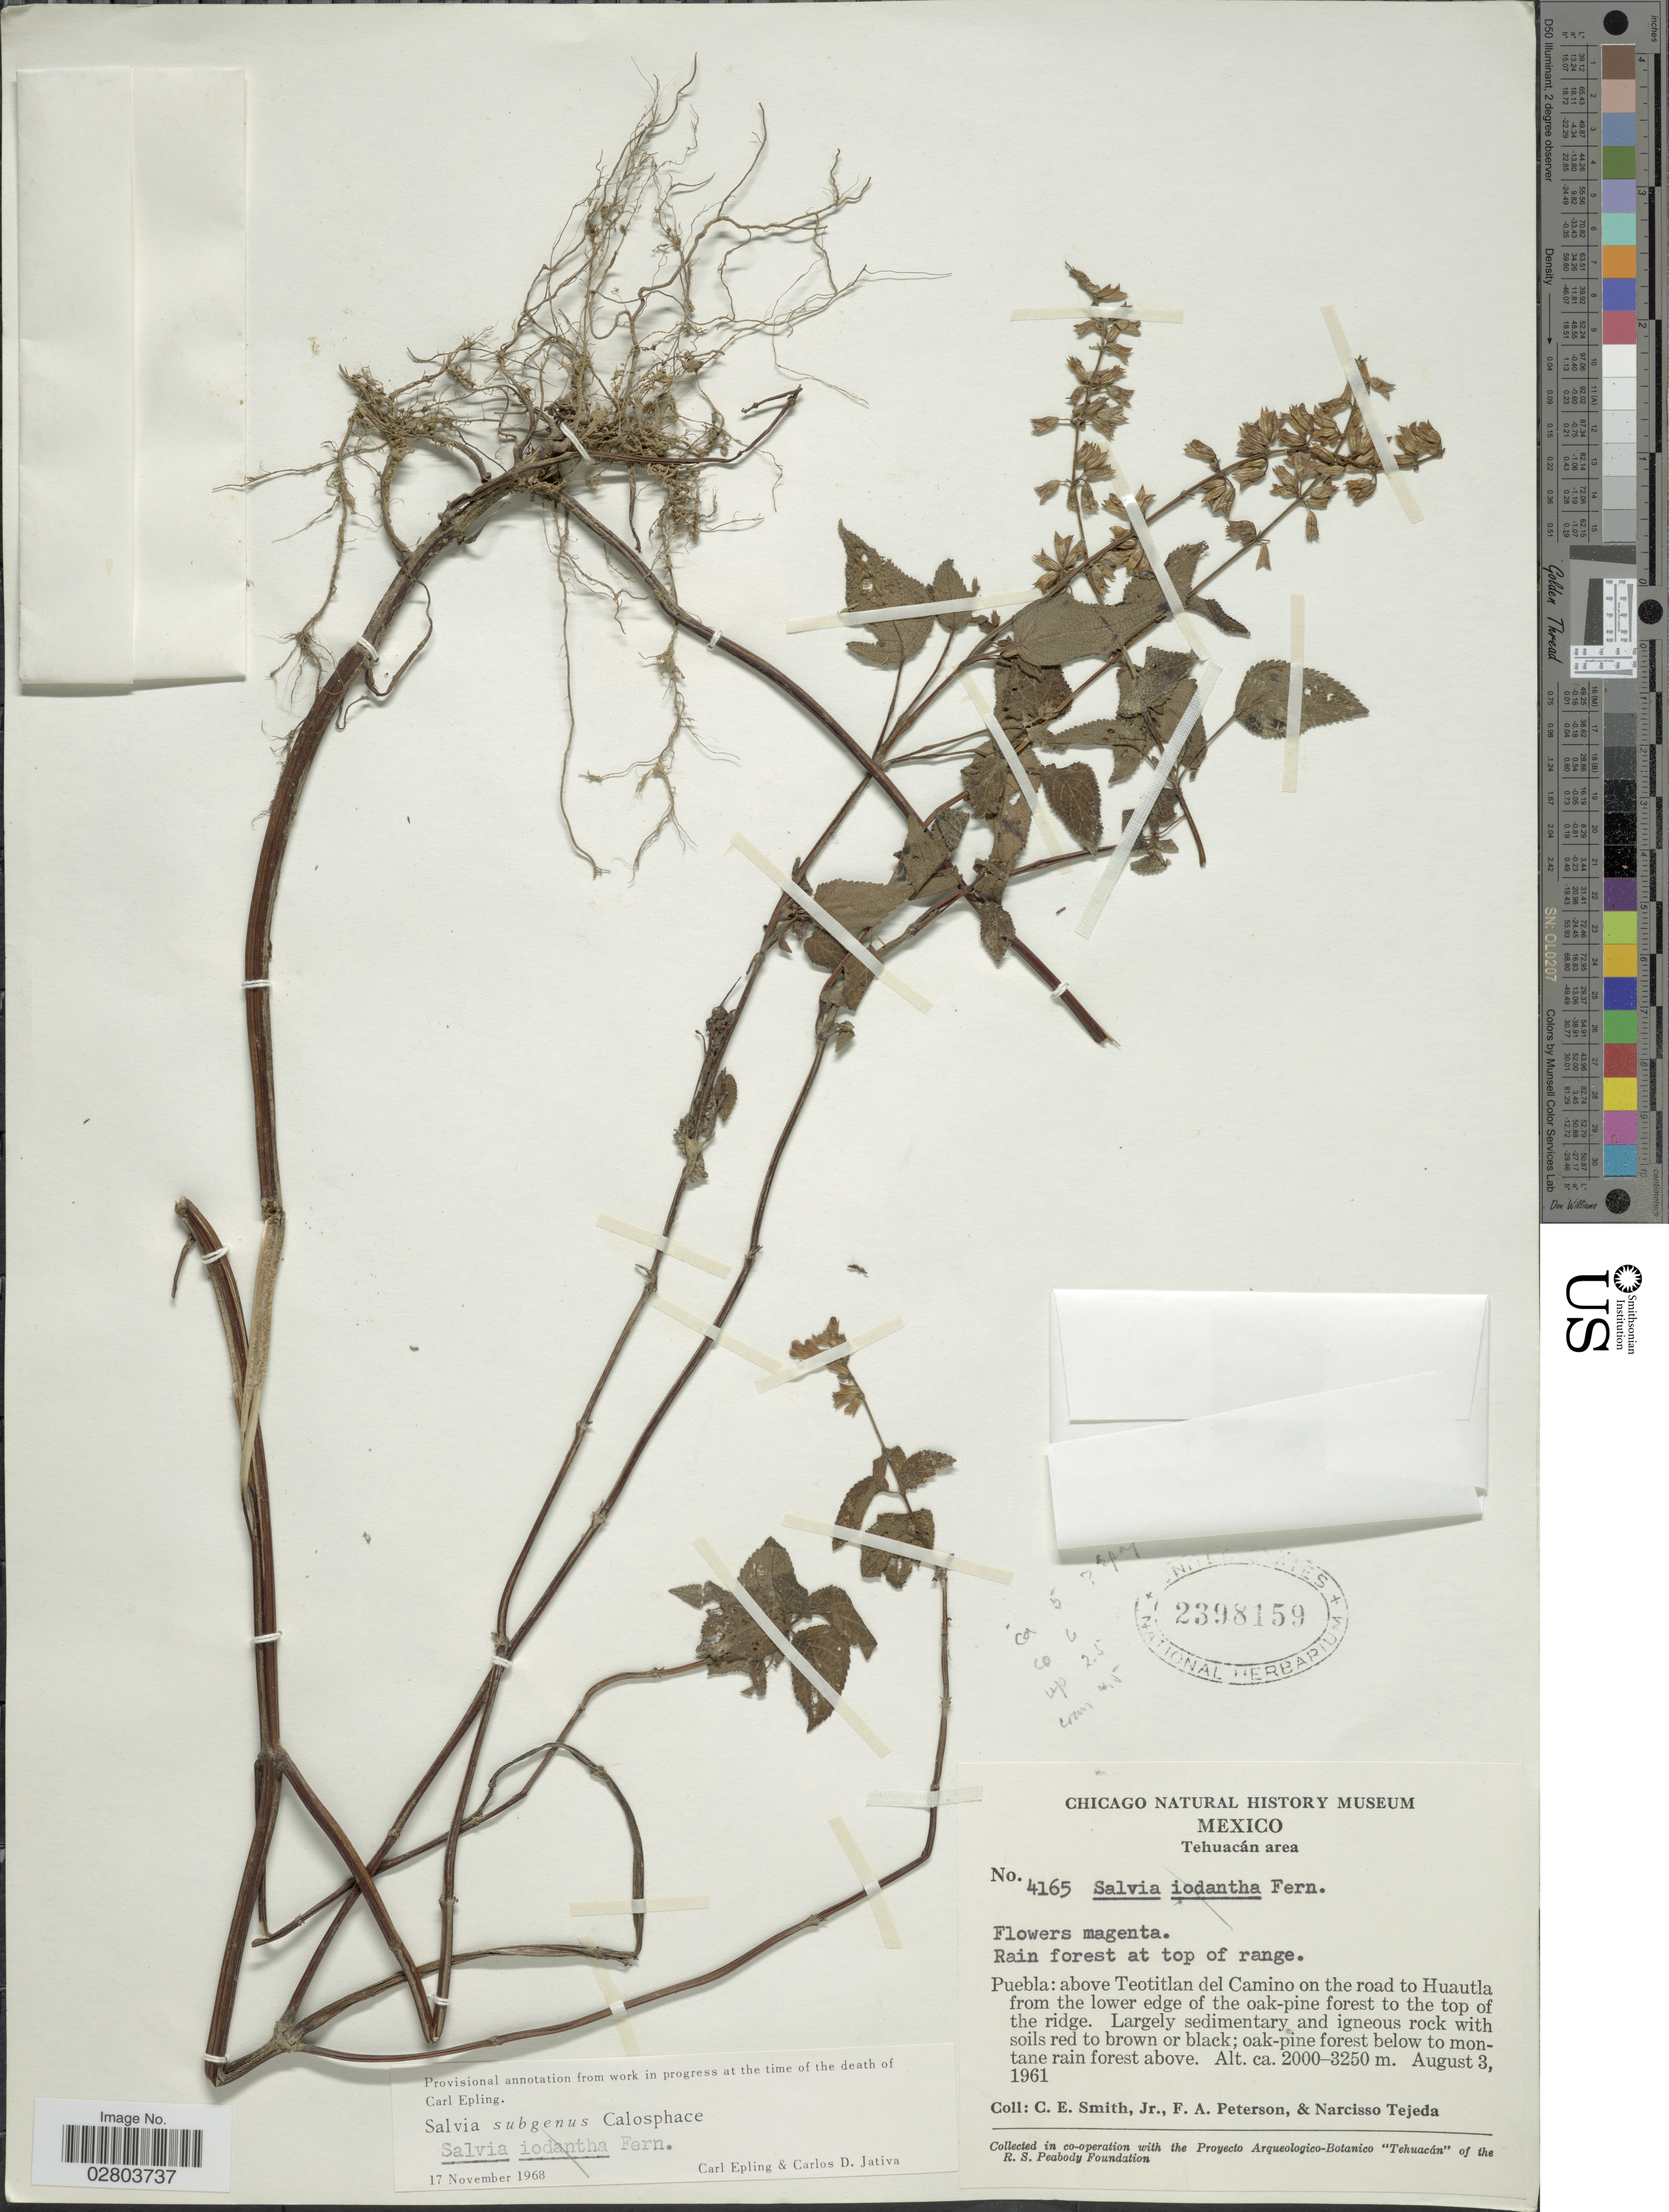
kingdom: Plantae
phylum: Tracheophyta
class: Magnoliopsida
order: Lamiales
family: Lamiaceae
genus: Salvia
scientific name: Salvia sp.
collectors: C. E. Smith Jr., F. A. Peterson & N. Tejeda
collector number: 4165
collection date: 1961-08-03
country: Mexico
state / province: Puebla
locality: Tehuacán area. Puebla: above Teotitlan del Camino on the road to Huautla from the lower edge of the oak-pine forest to the top of the ridge.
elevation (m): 2000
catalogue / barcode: US 2398159